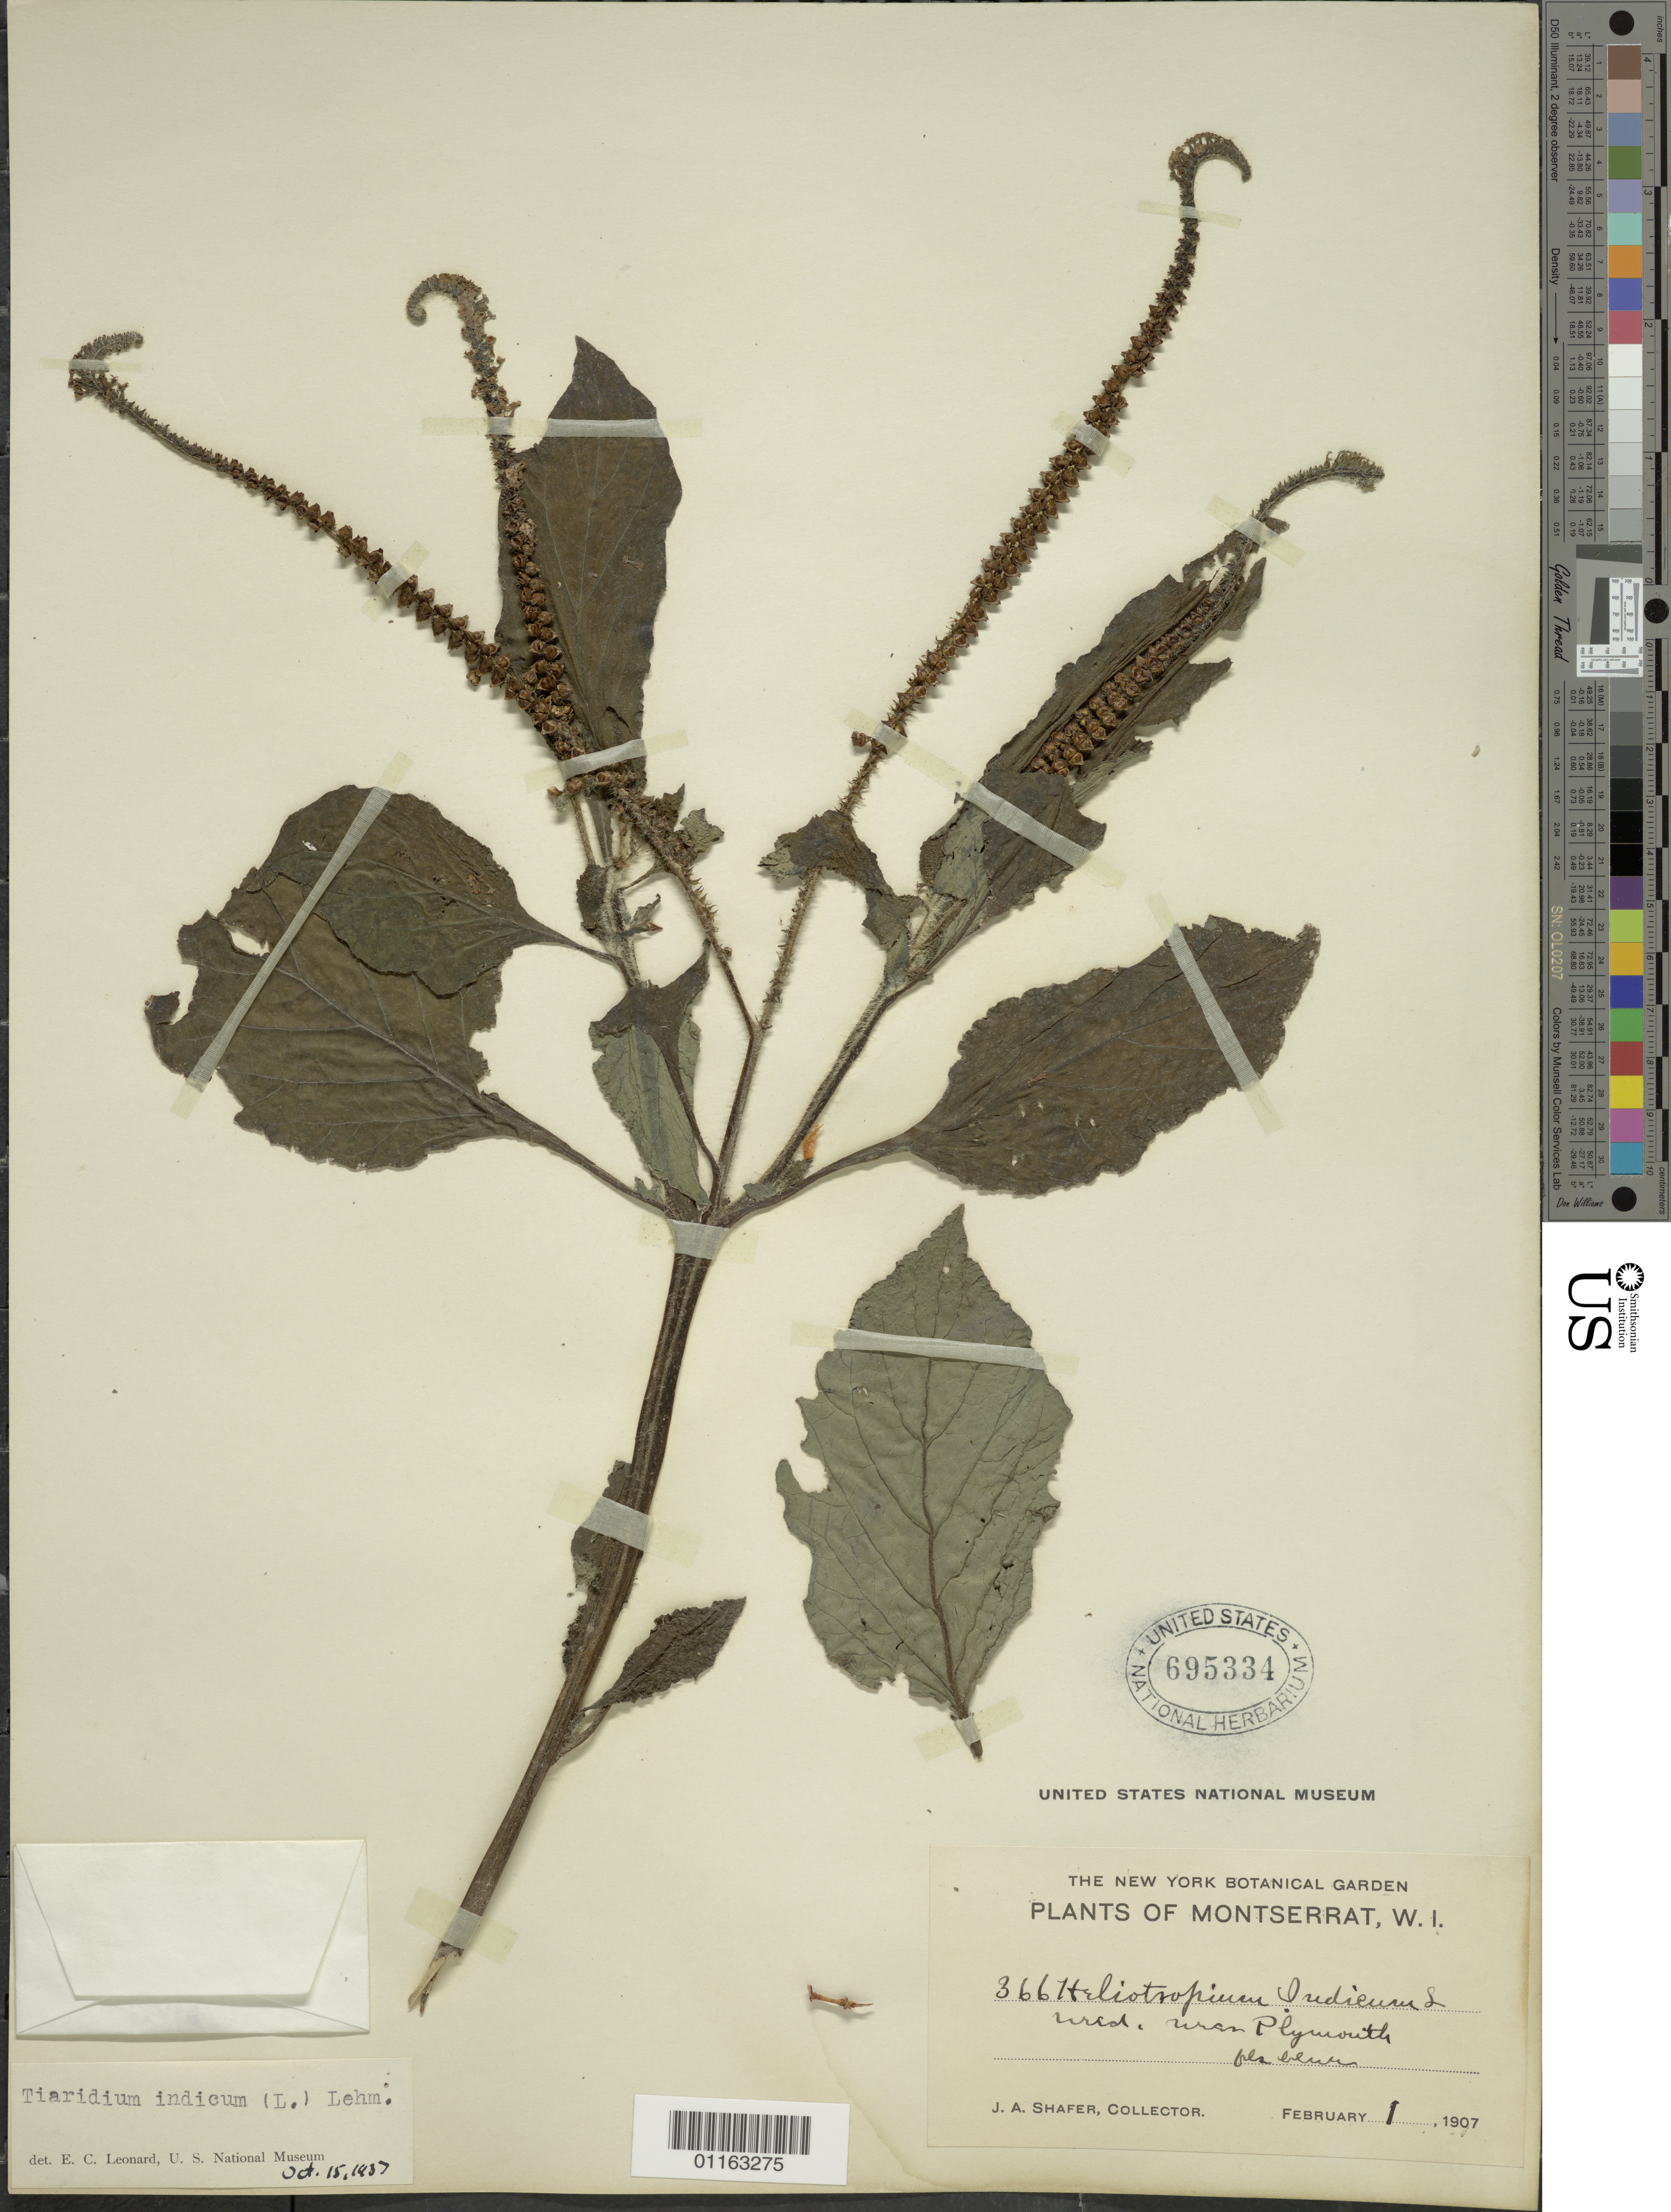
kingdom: Plantae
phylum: Tracheophyta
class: Magnoliopsida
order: Boraginales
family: Heliotropiaceae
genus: Tiaridium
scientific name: Tiaridium indicum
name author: (L.) Lehm.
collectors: J. A. Shafer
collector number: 366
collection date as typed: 01 Feb 1903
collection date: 1903-02-01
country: Montserrat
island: Montserrat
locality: Plymouth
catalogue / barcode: US 695334